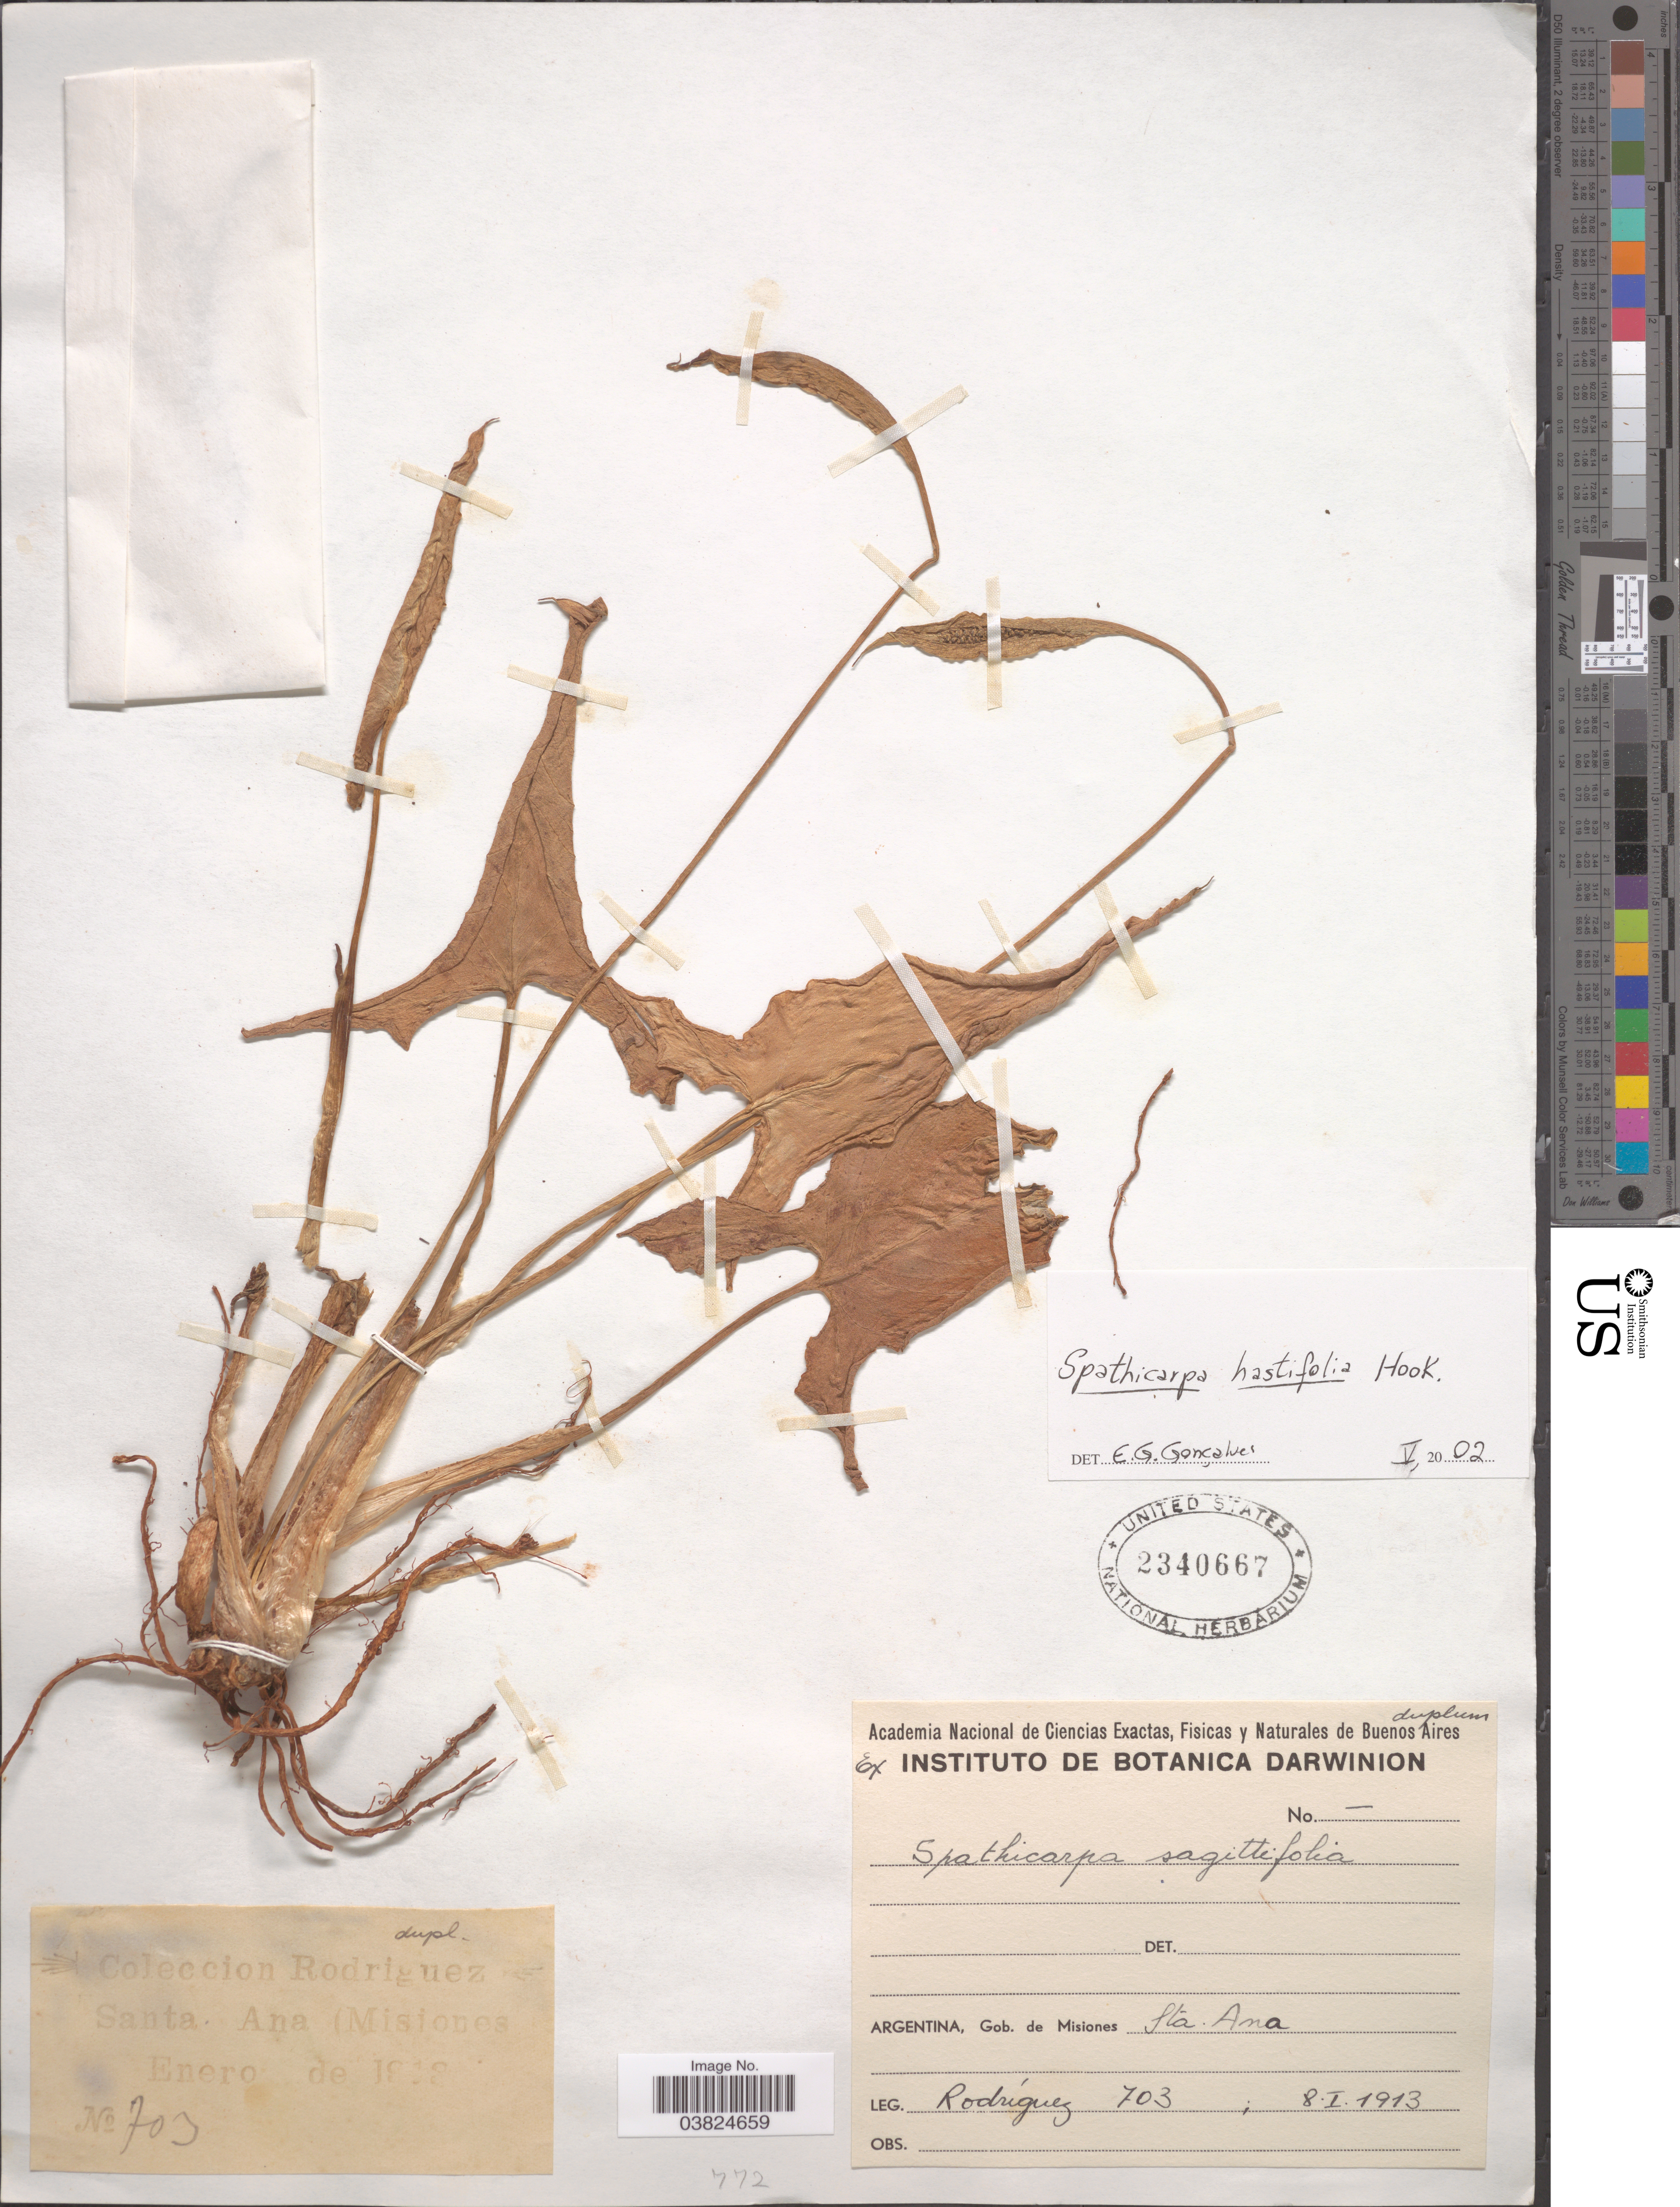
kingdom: Plantae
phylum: Tracheophyta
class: Liliopsida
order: Alismatales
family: Araceae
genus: Spathicarpa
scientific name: Spathicarpa hastifolia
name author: Hook.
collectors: Rodriguez, --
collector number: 703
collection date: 1913-01-08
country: Argentina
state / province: Misiones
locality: Gob. de Misiones. Sta. Ana.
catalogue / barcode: US 2340667